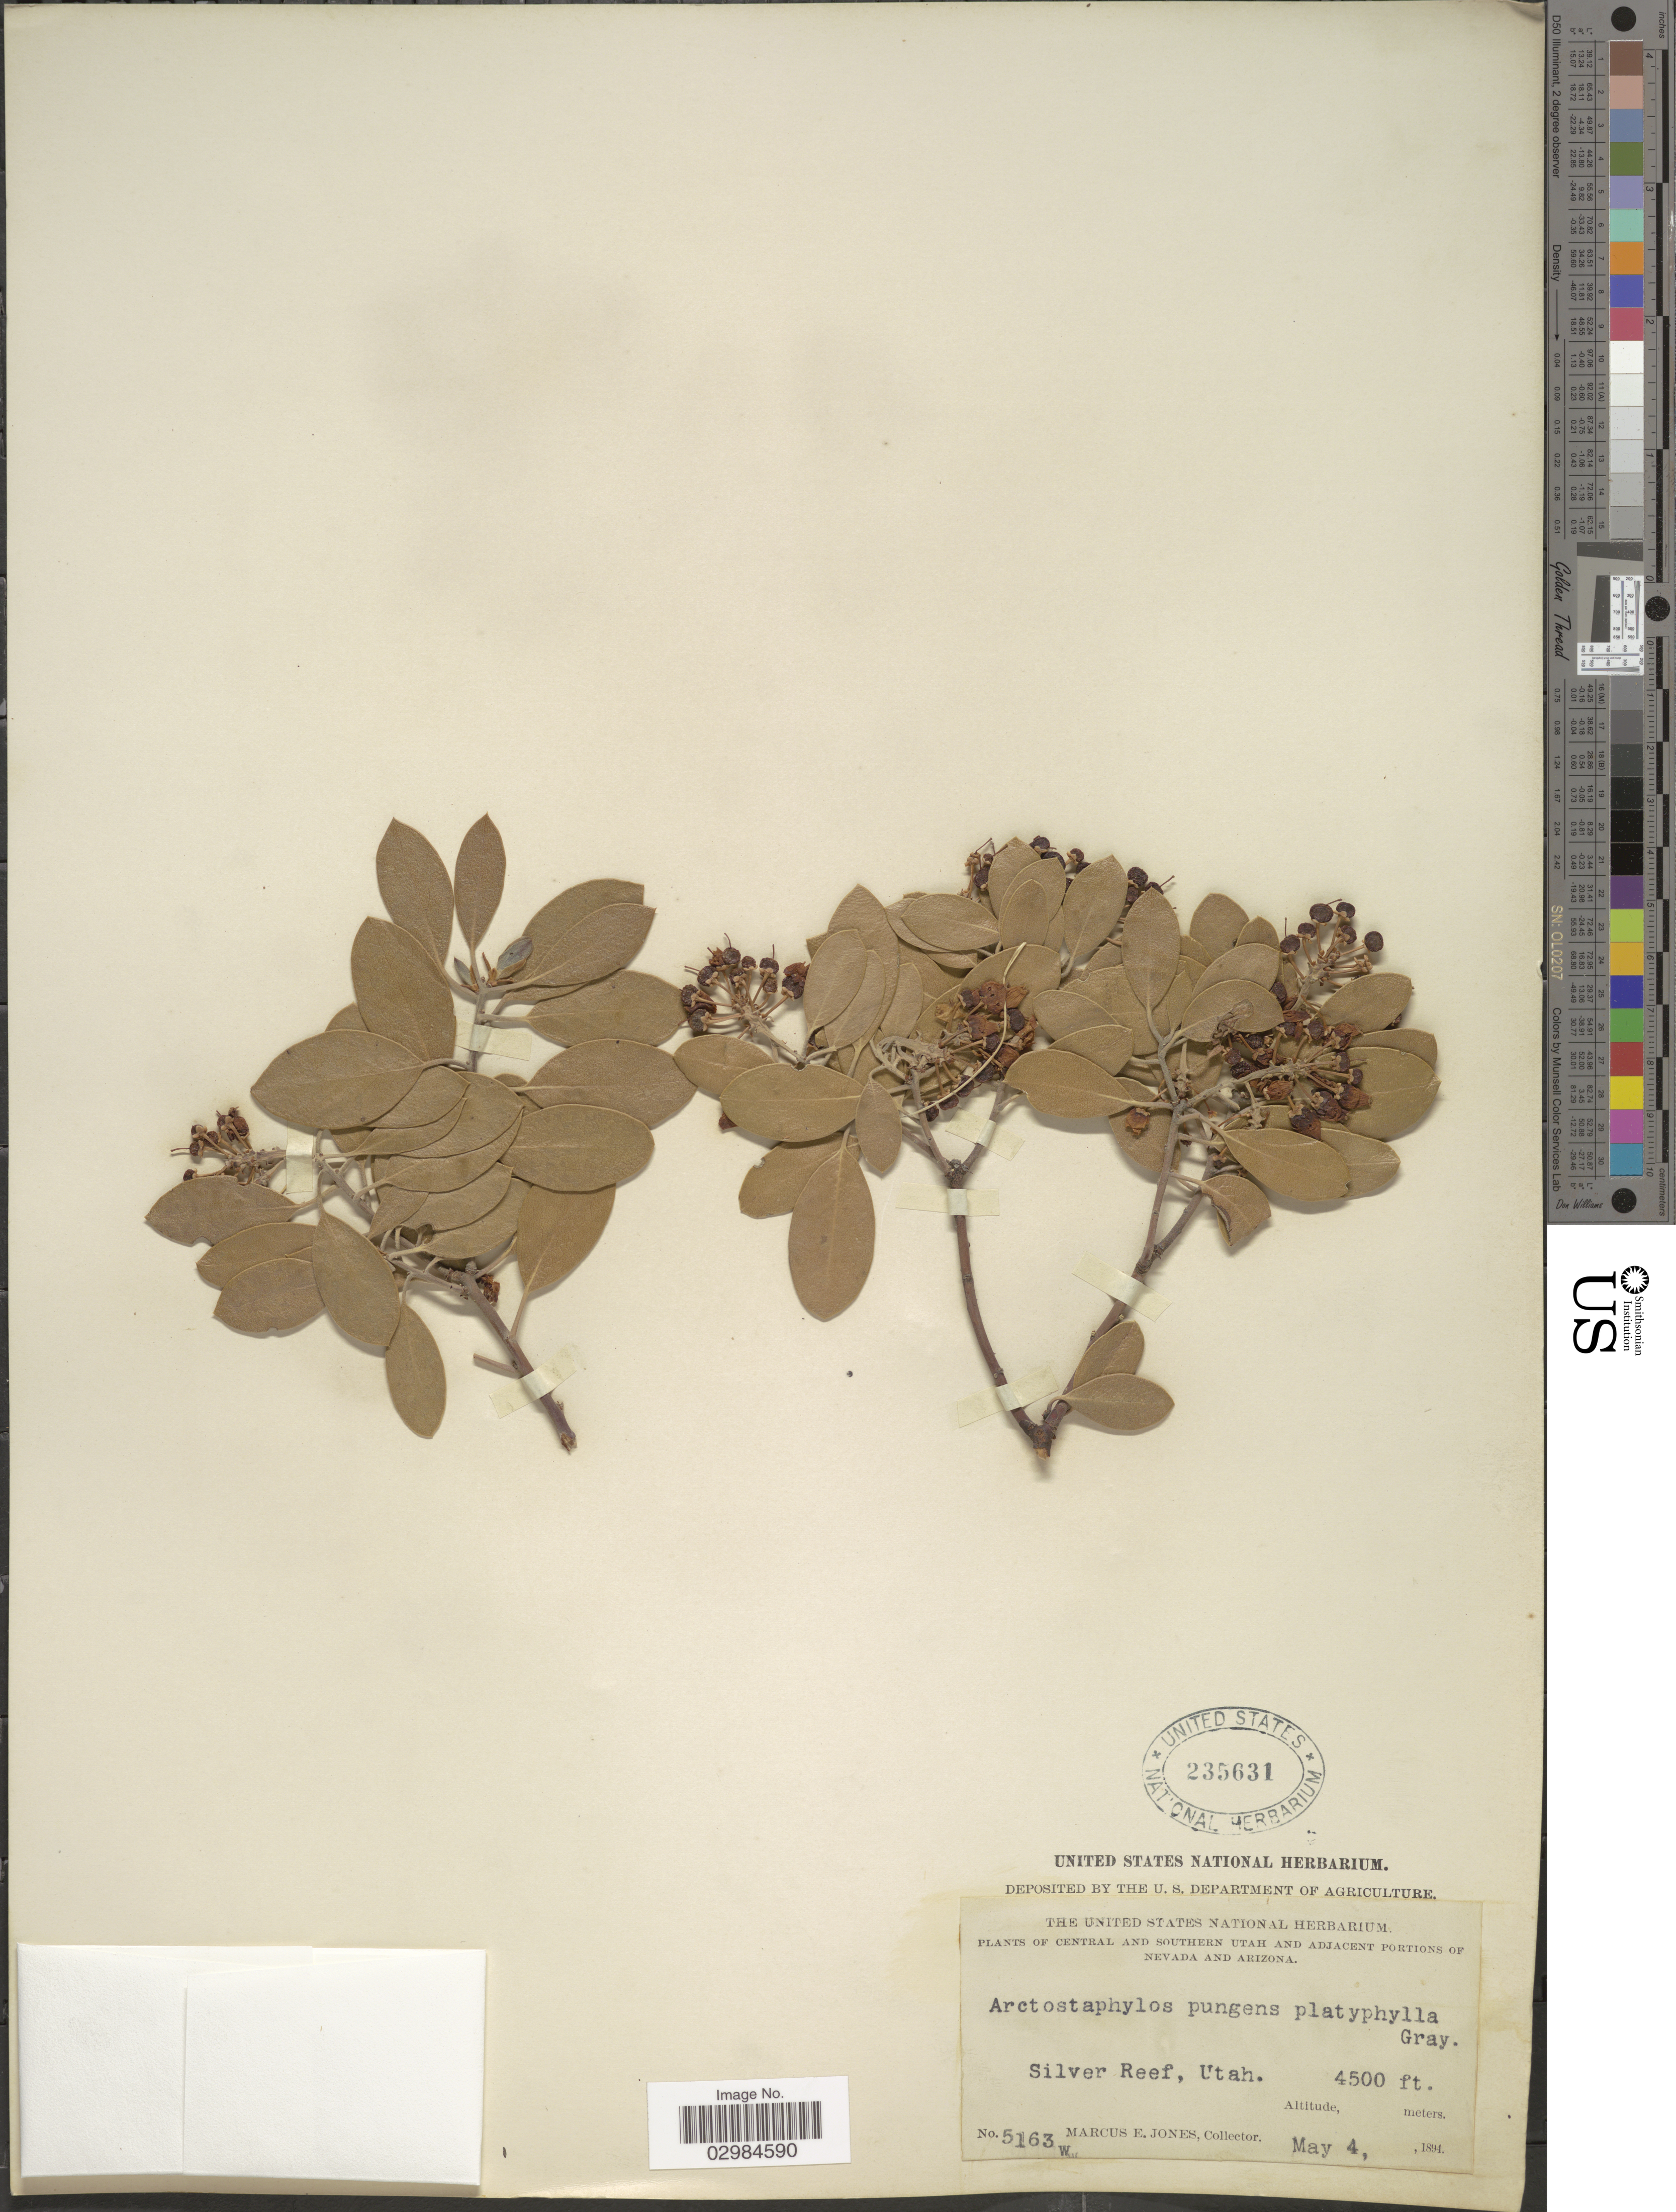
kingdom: Plantae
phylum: Tracheophyta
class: Magnoliopsida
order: Ericales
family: Ericaceae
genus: Arctostaphylos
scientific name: Arctostaphylos pungens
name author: Kunth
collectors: M. E. Jones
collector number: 5163w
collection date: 1894-05-04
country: United States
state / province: Utah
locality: Central and Southern Utah. Silver Reef.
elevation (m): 1372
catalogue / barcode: US 235631